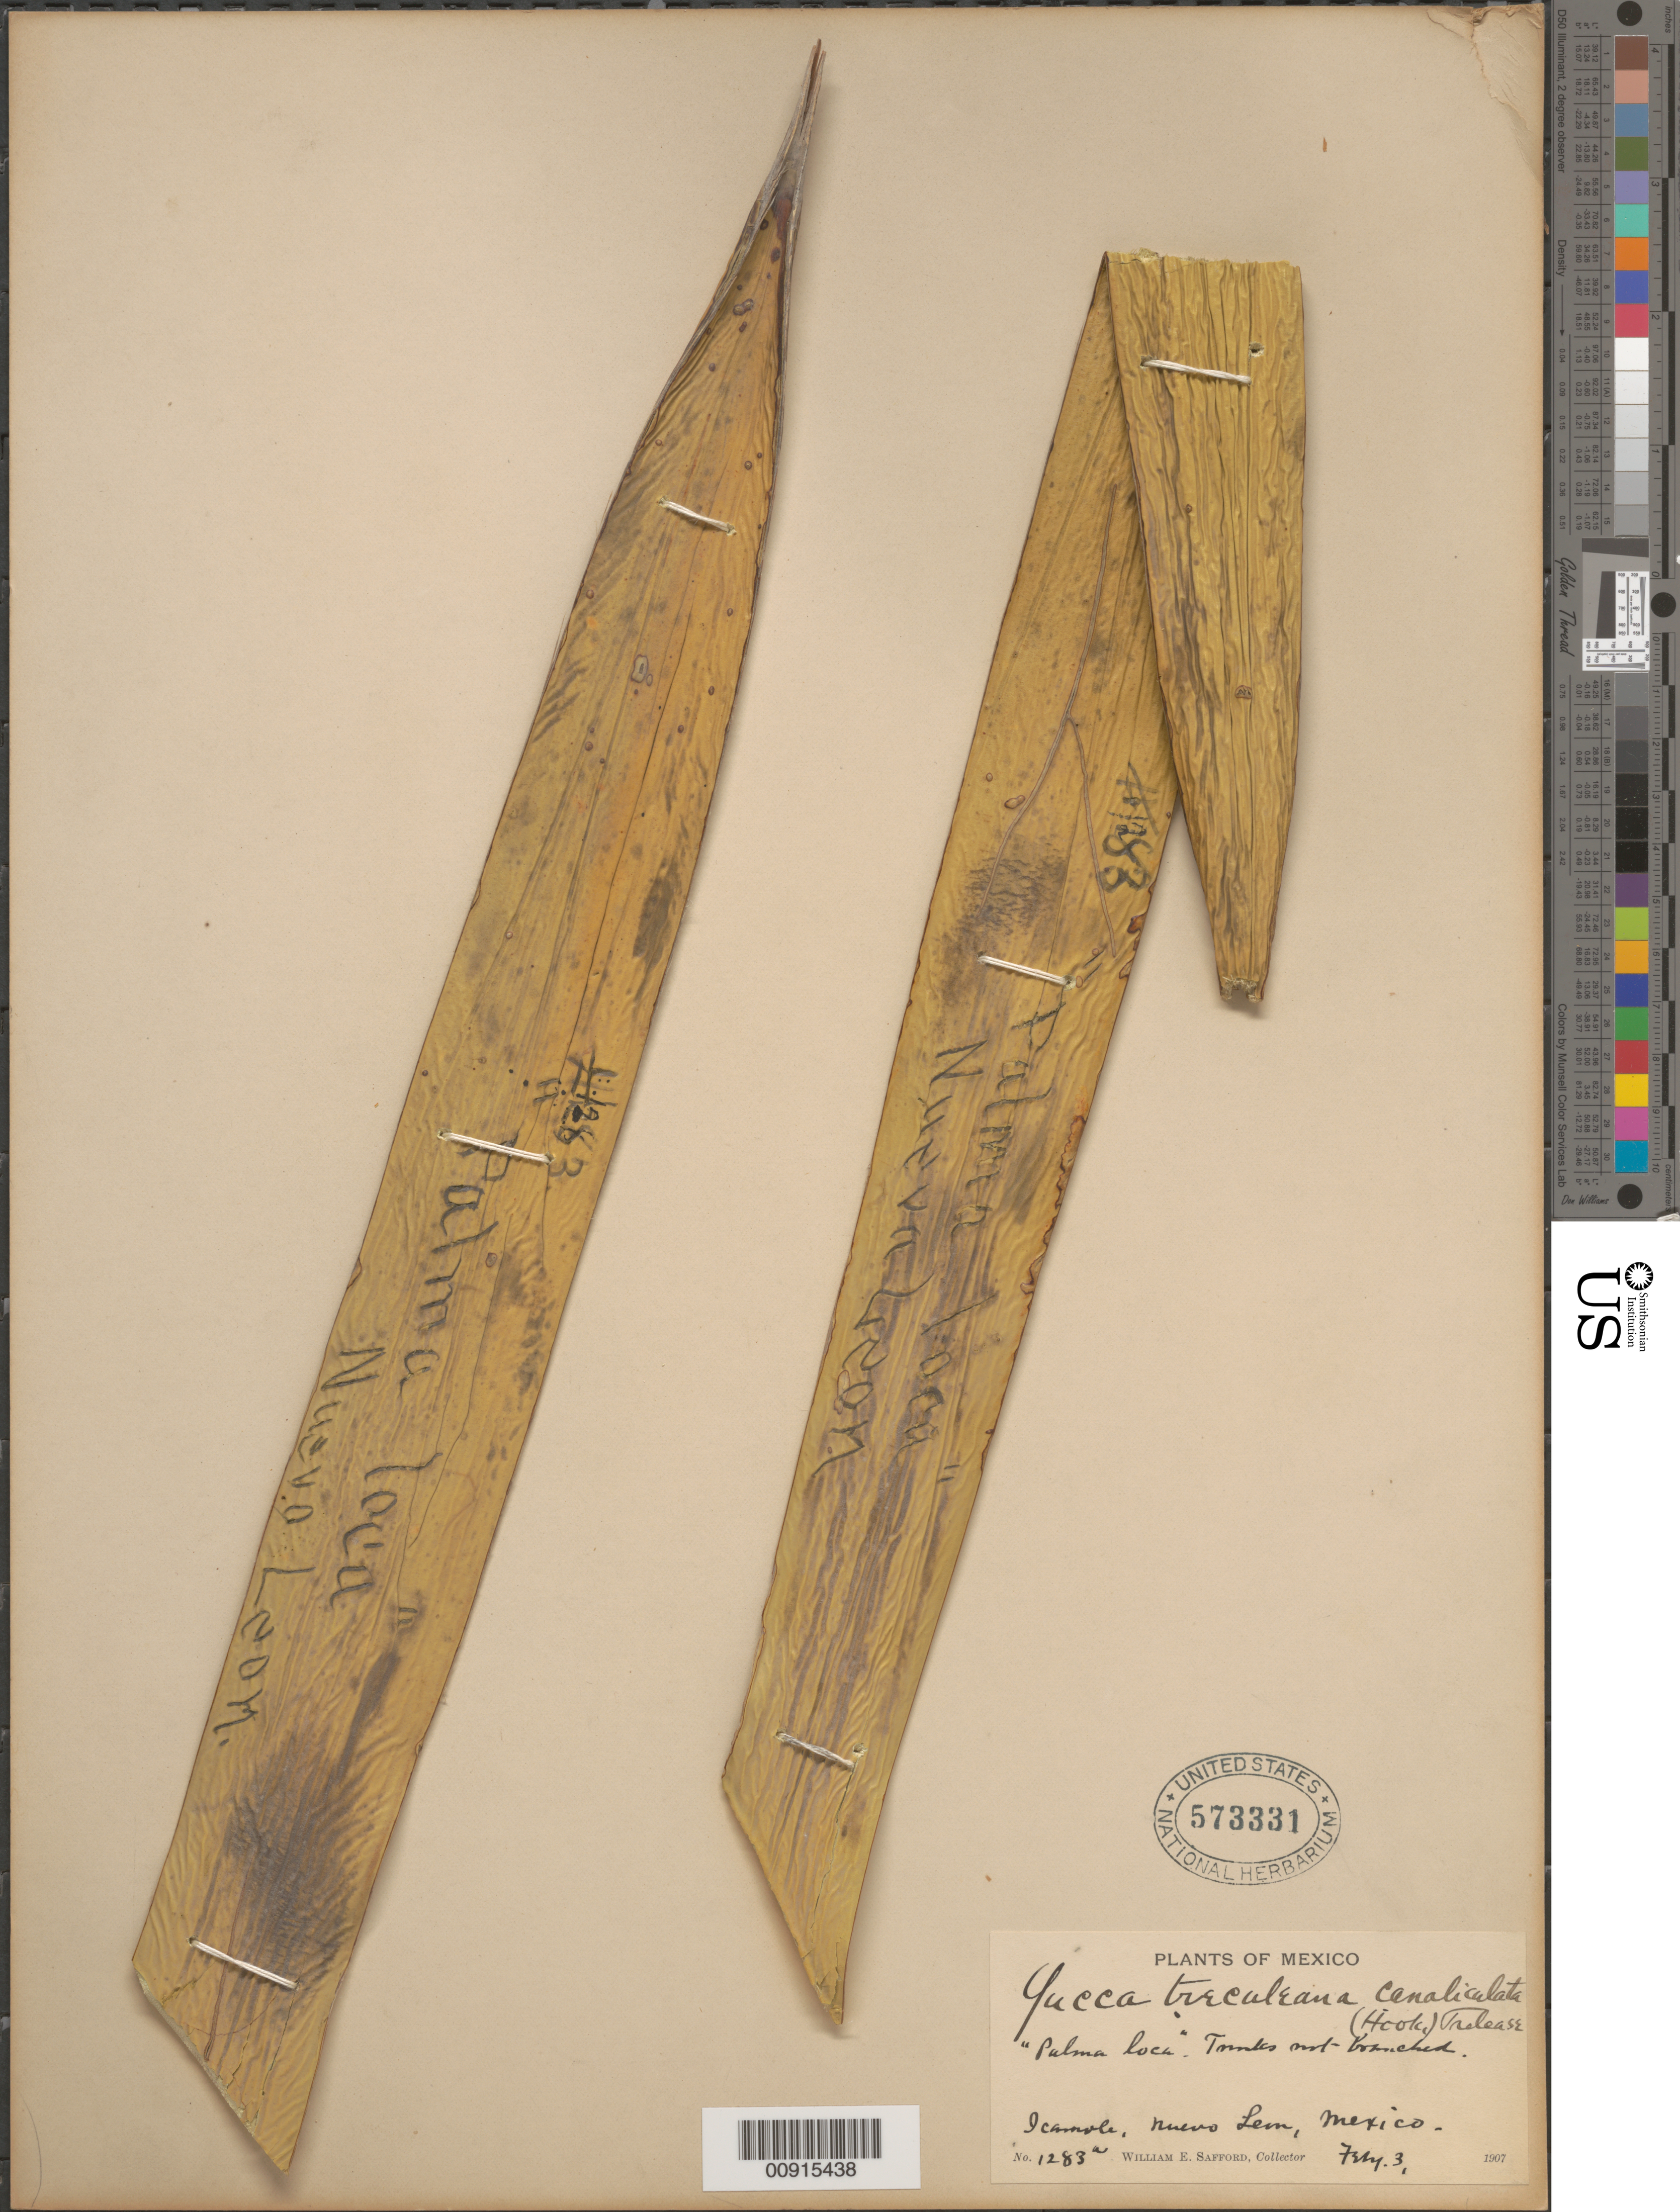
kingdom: Plantae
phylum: Tracheophyta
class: Liliopsida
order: Asparagales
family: Asparagaceae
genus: Yucca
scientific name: Yucca treculeana var. canaliculata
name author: Trel.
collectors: W. E. Safford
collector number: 1283 a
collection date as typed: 03 Feb 1907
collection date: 1907-02-03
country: Mexico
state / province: Nuevo León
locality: Icamole, Nuevo León.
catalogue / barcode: US 573331